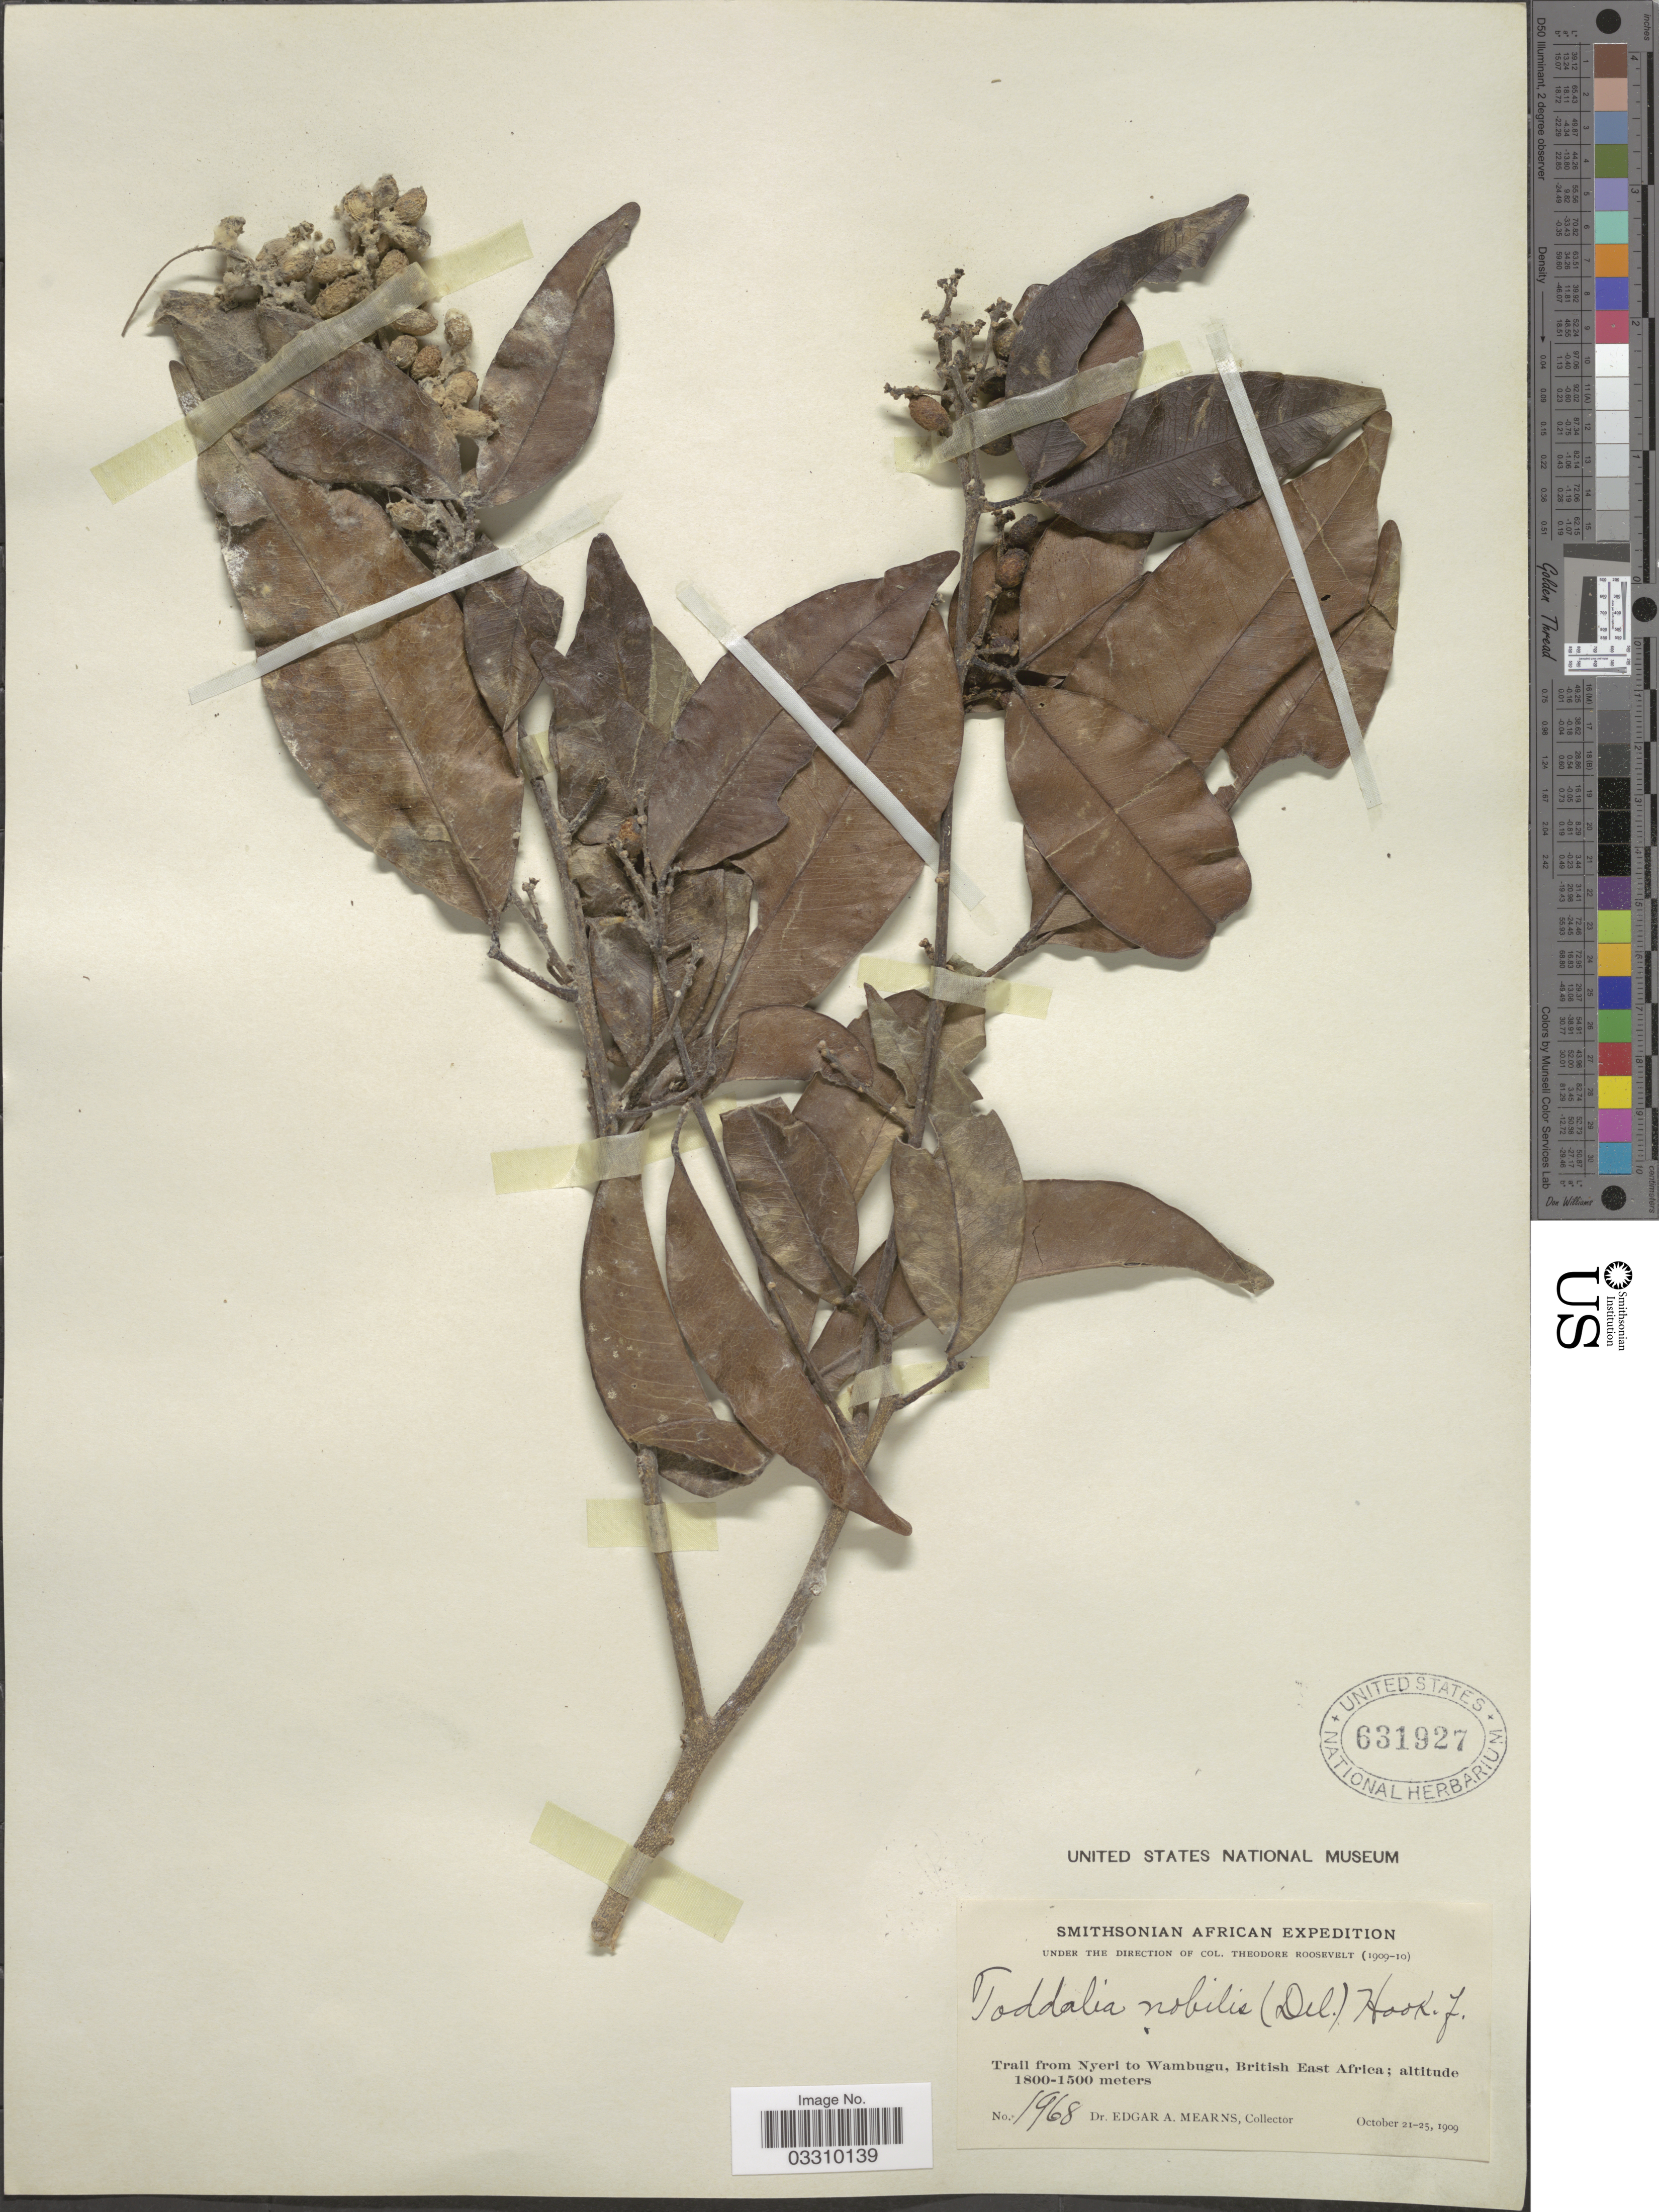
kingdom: Plantae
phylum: Tracheophyta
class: Magnoliopsida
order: Sapindales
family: Rutaceae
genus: Vepris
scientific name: Vepris nobilis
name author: (Delile) Mziray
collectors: E. A. Mearns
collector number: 1968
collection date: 1909-10-21/1909-10-25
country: Kenya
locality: Trail from Nyeri to Wambugu, British East Africa.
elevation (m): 1500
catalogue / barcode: US 631927